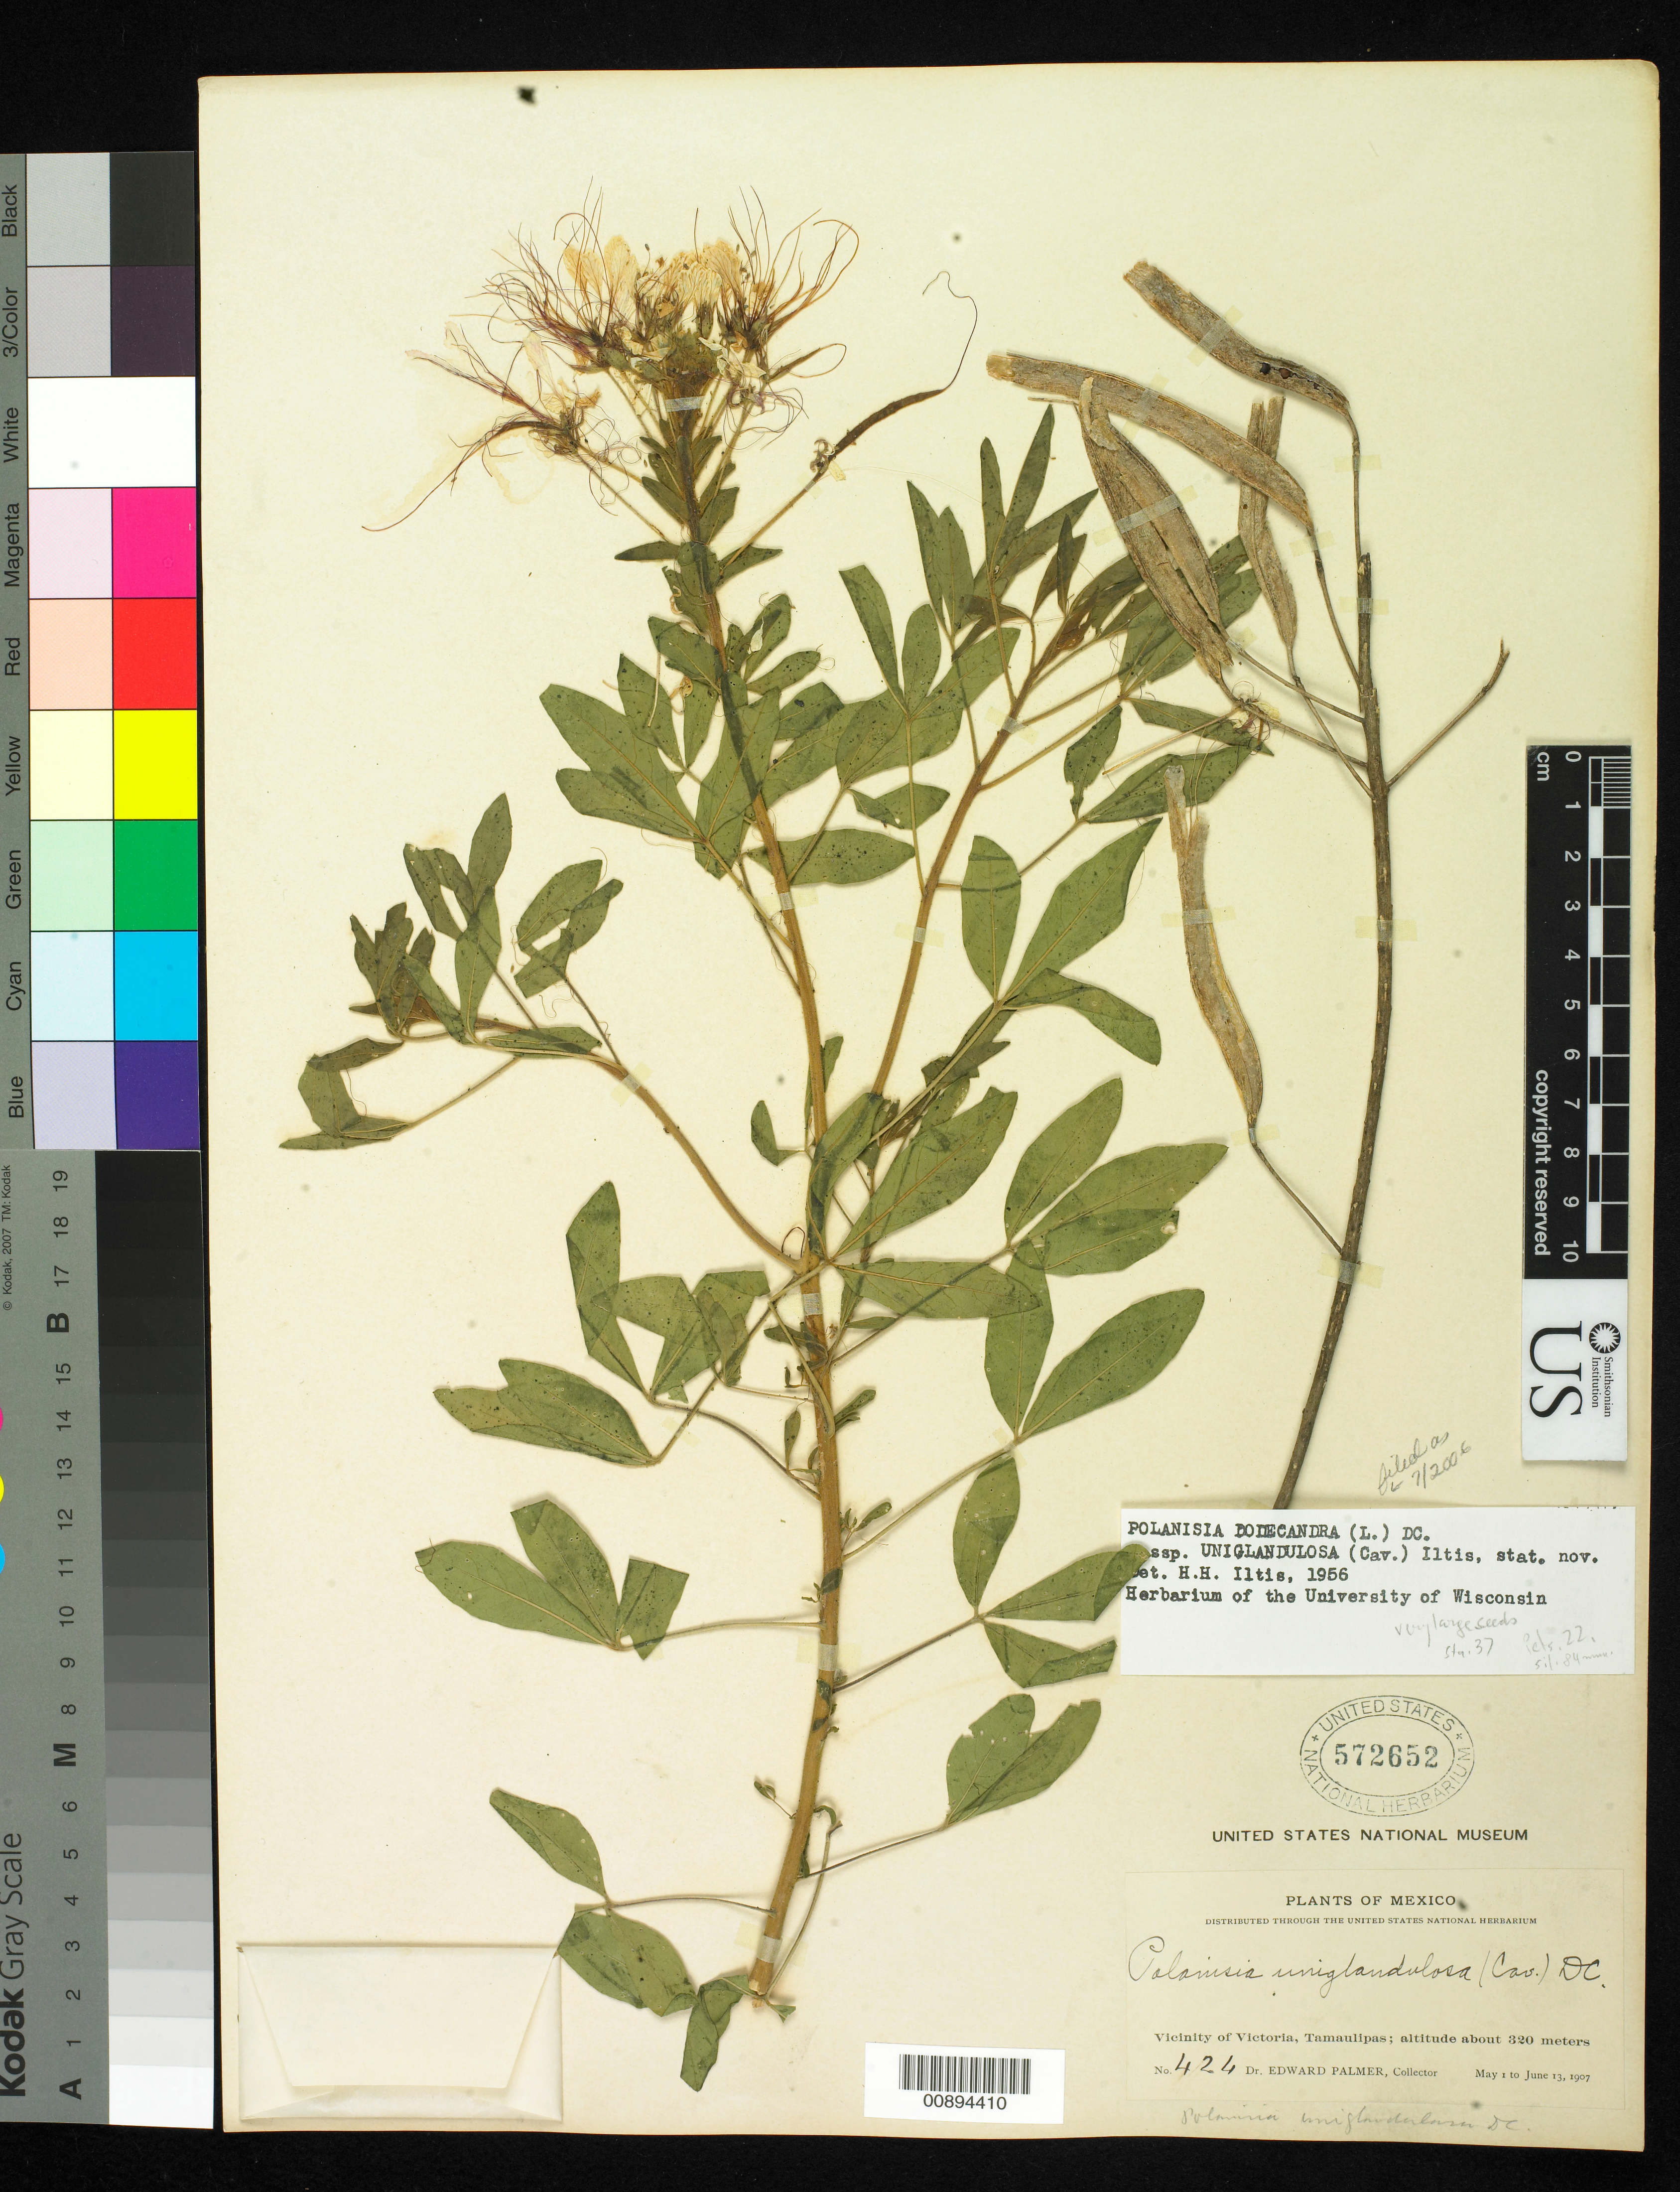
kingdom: Plantae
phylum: Tracheophyta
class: Magnoliopsida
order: Brassicales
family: Cleomaceae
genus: Polanisia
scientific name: Polanisia uniglandulosa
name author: (Cav.) DC.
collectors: E. Palmer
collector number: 424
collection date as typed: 01 May 1907 to 13 Jun 1907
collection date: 1907-05-01/1907-06-13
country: Mexico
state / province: Tamaulipas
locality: Vicinity of Victoria.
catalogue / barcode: US 572652